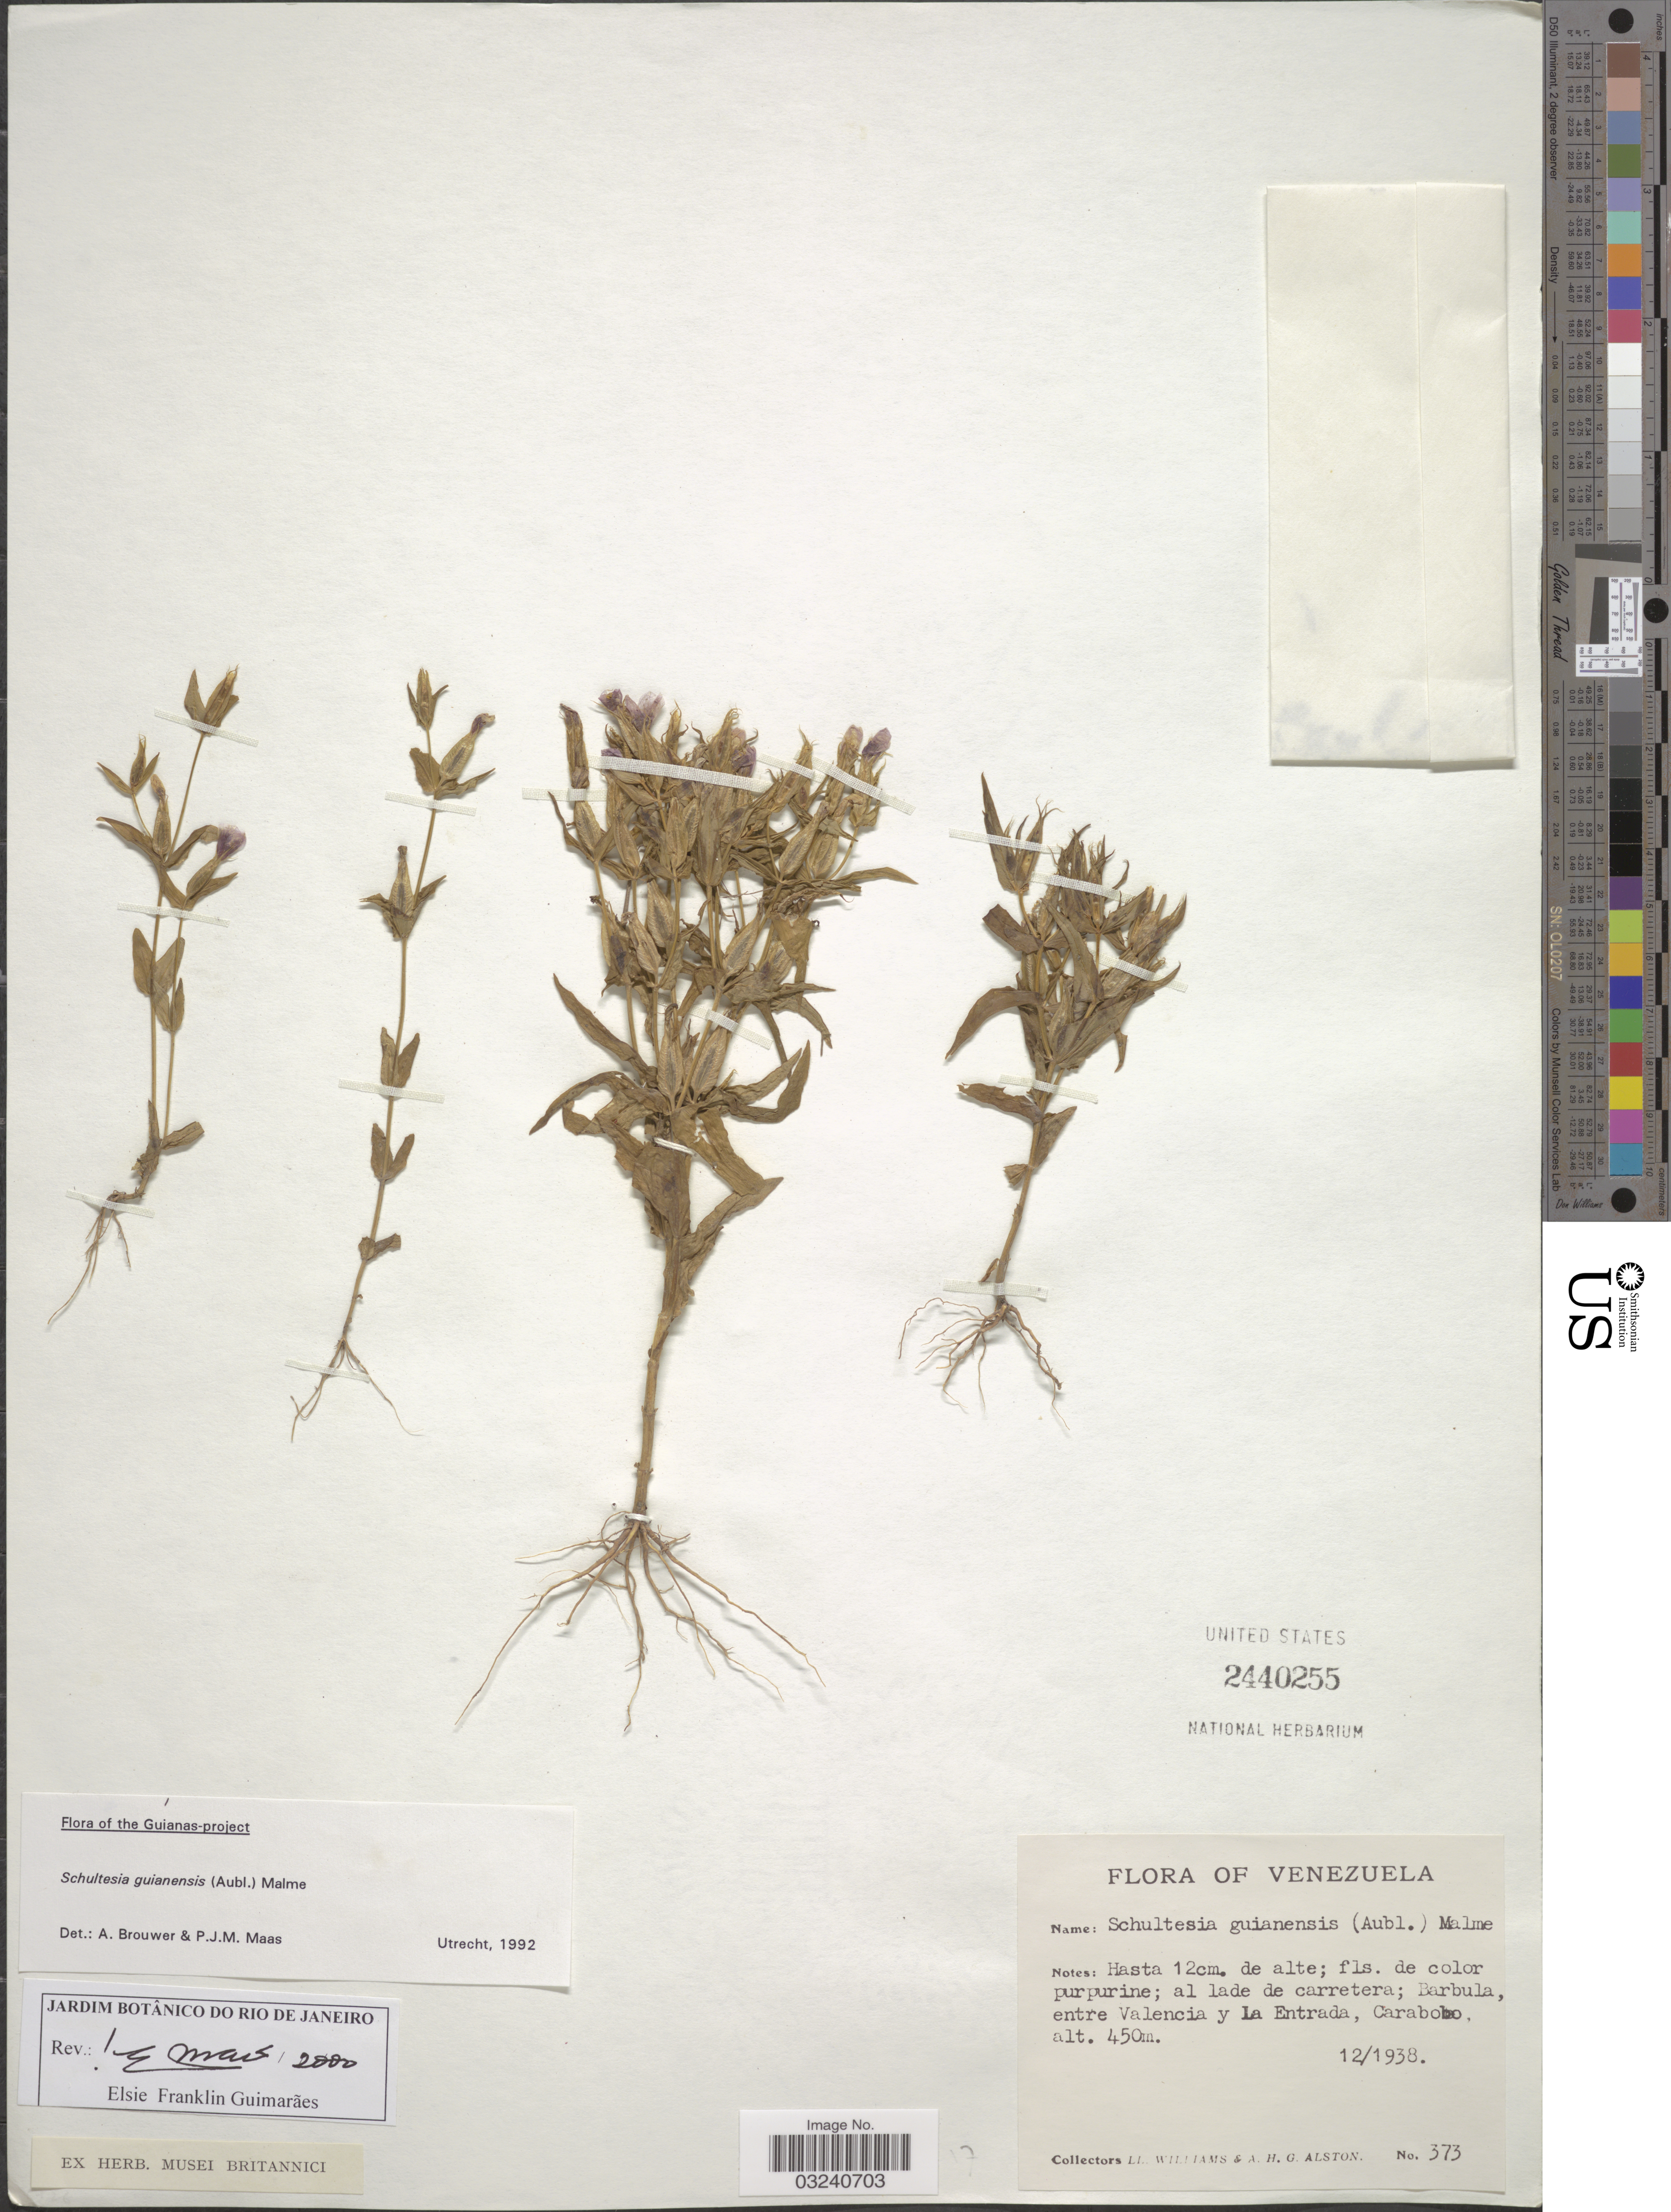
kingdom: Plantae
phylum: Tracheophyta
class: Magnoliopsida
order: Gentianales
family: Gentianaceae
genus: Schultesia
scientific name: Schultesia guianensis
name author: (Aubl.) Malme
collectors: Ll. Williams & A. H. Alston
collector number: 373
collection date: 1938-12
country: Venezuela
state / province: Carabobo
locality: Al lade de carretera; Barbula, entre Valencia y La Entrada.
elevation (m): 450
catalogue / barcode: US 2440255